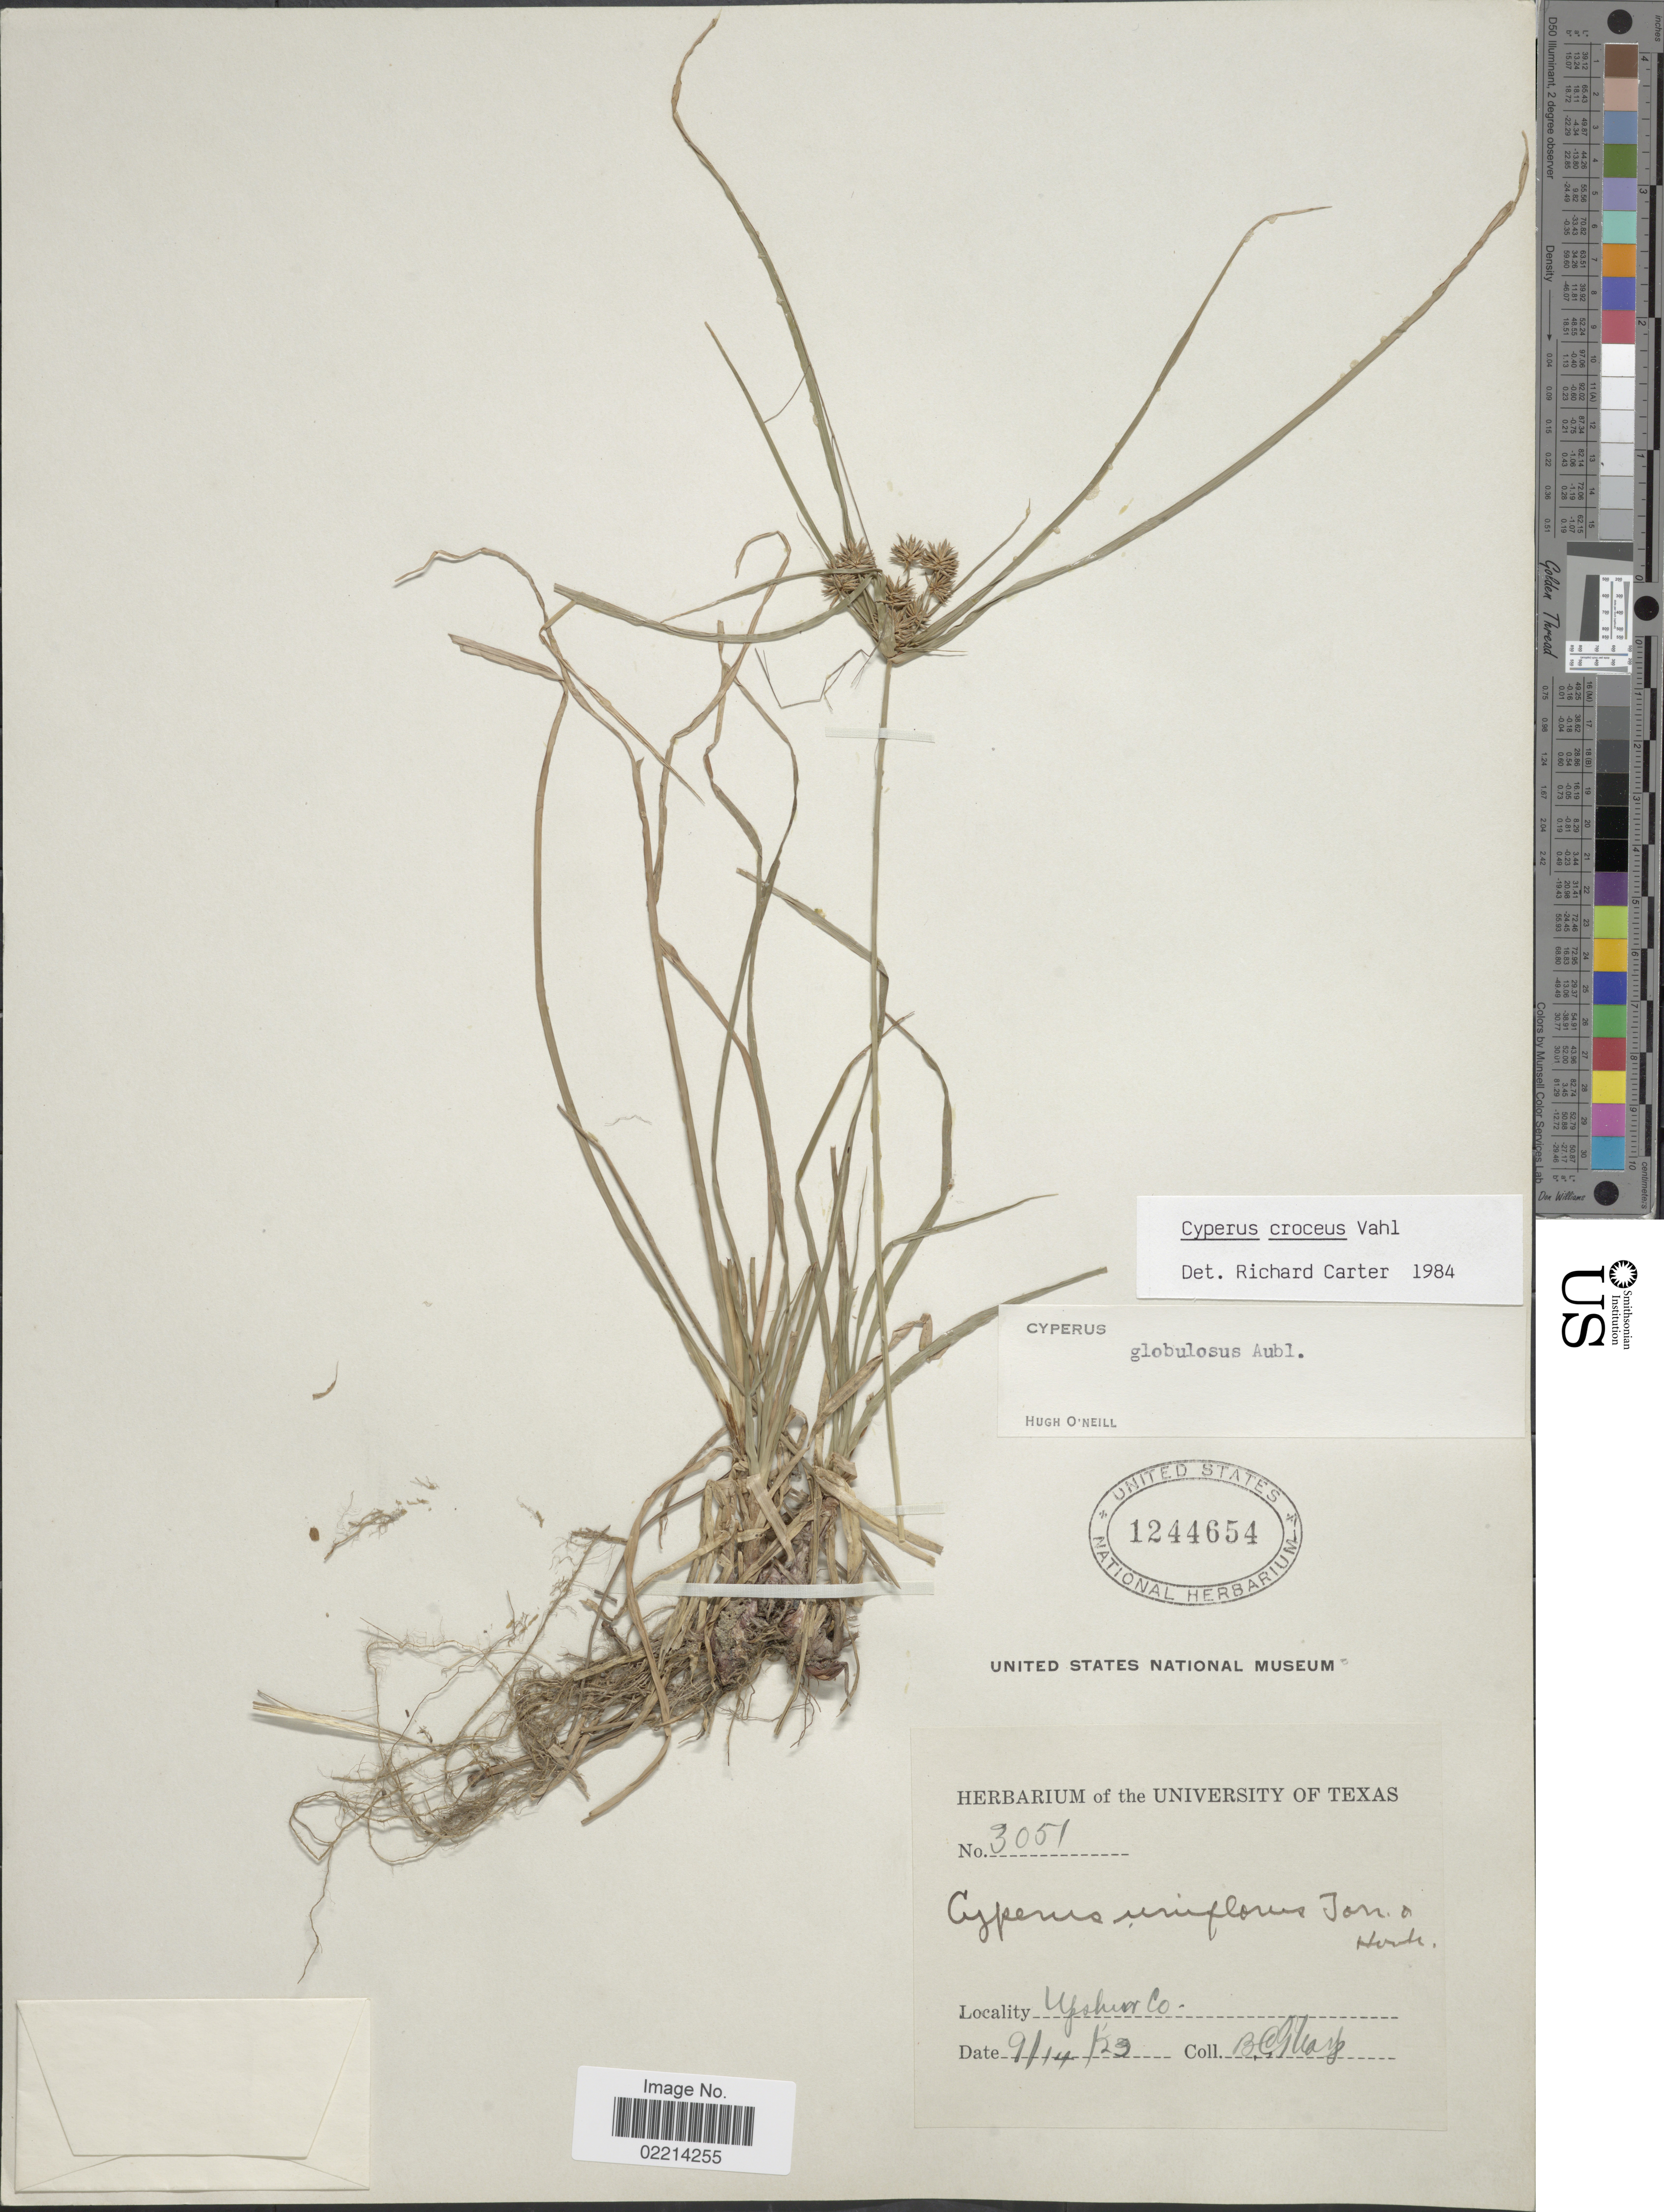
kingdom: Plantae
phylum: Tracheophyta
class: Liliopsida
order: Poales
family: Cyperaceae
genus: Cyperus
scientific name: Cyperus croceus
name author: Vahl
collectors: B. C. Tharp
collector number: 3051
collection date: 1923-09-14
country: United States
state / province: Texas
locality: Upshur Co.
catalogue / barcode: US 1244654